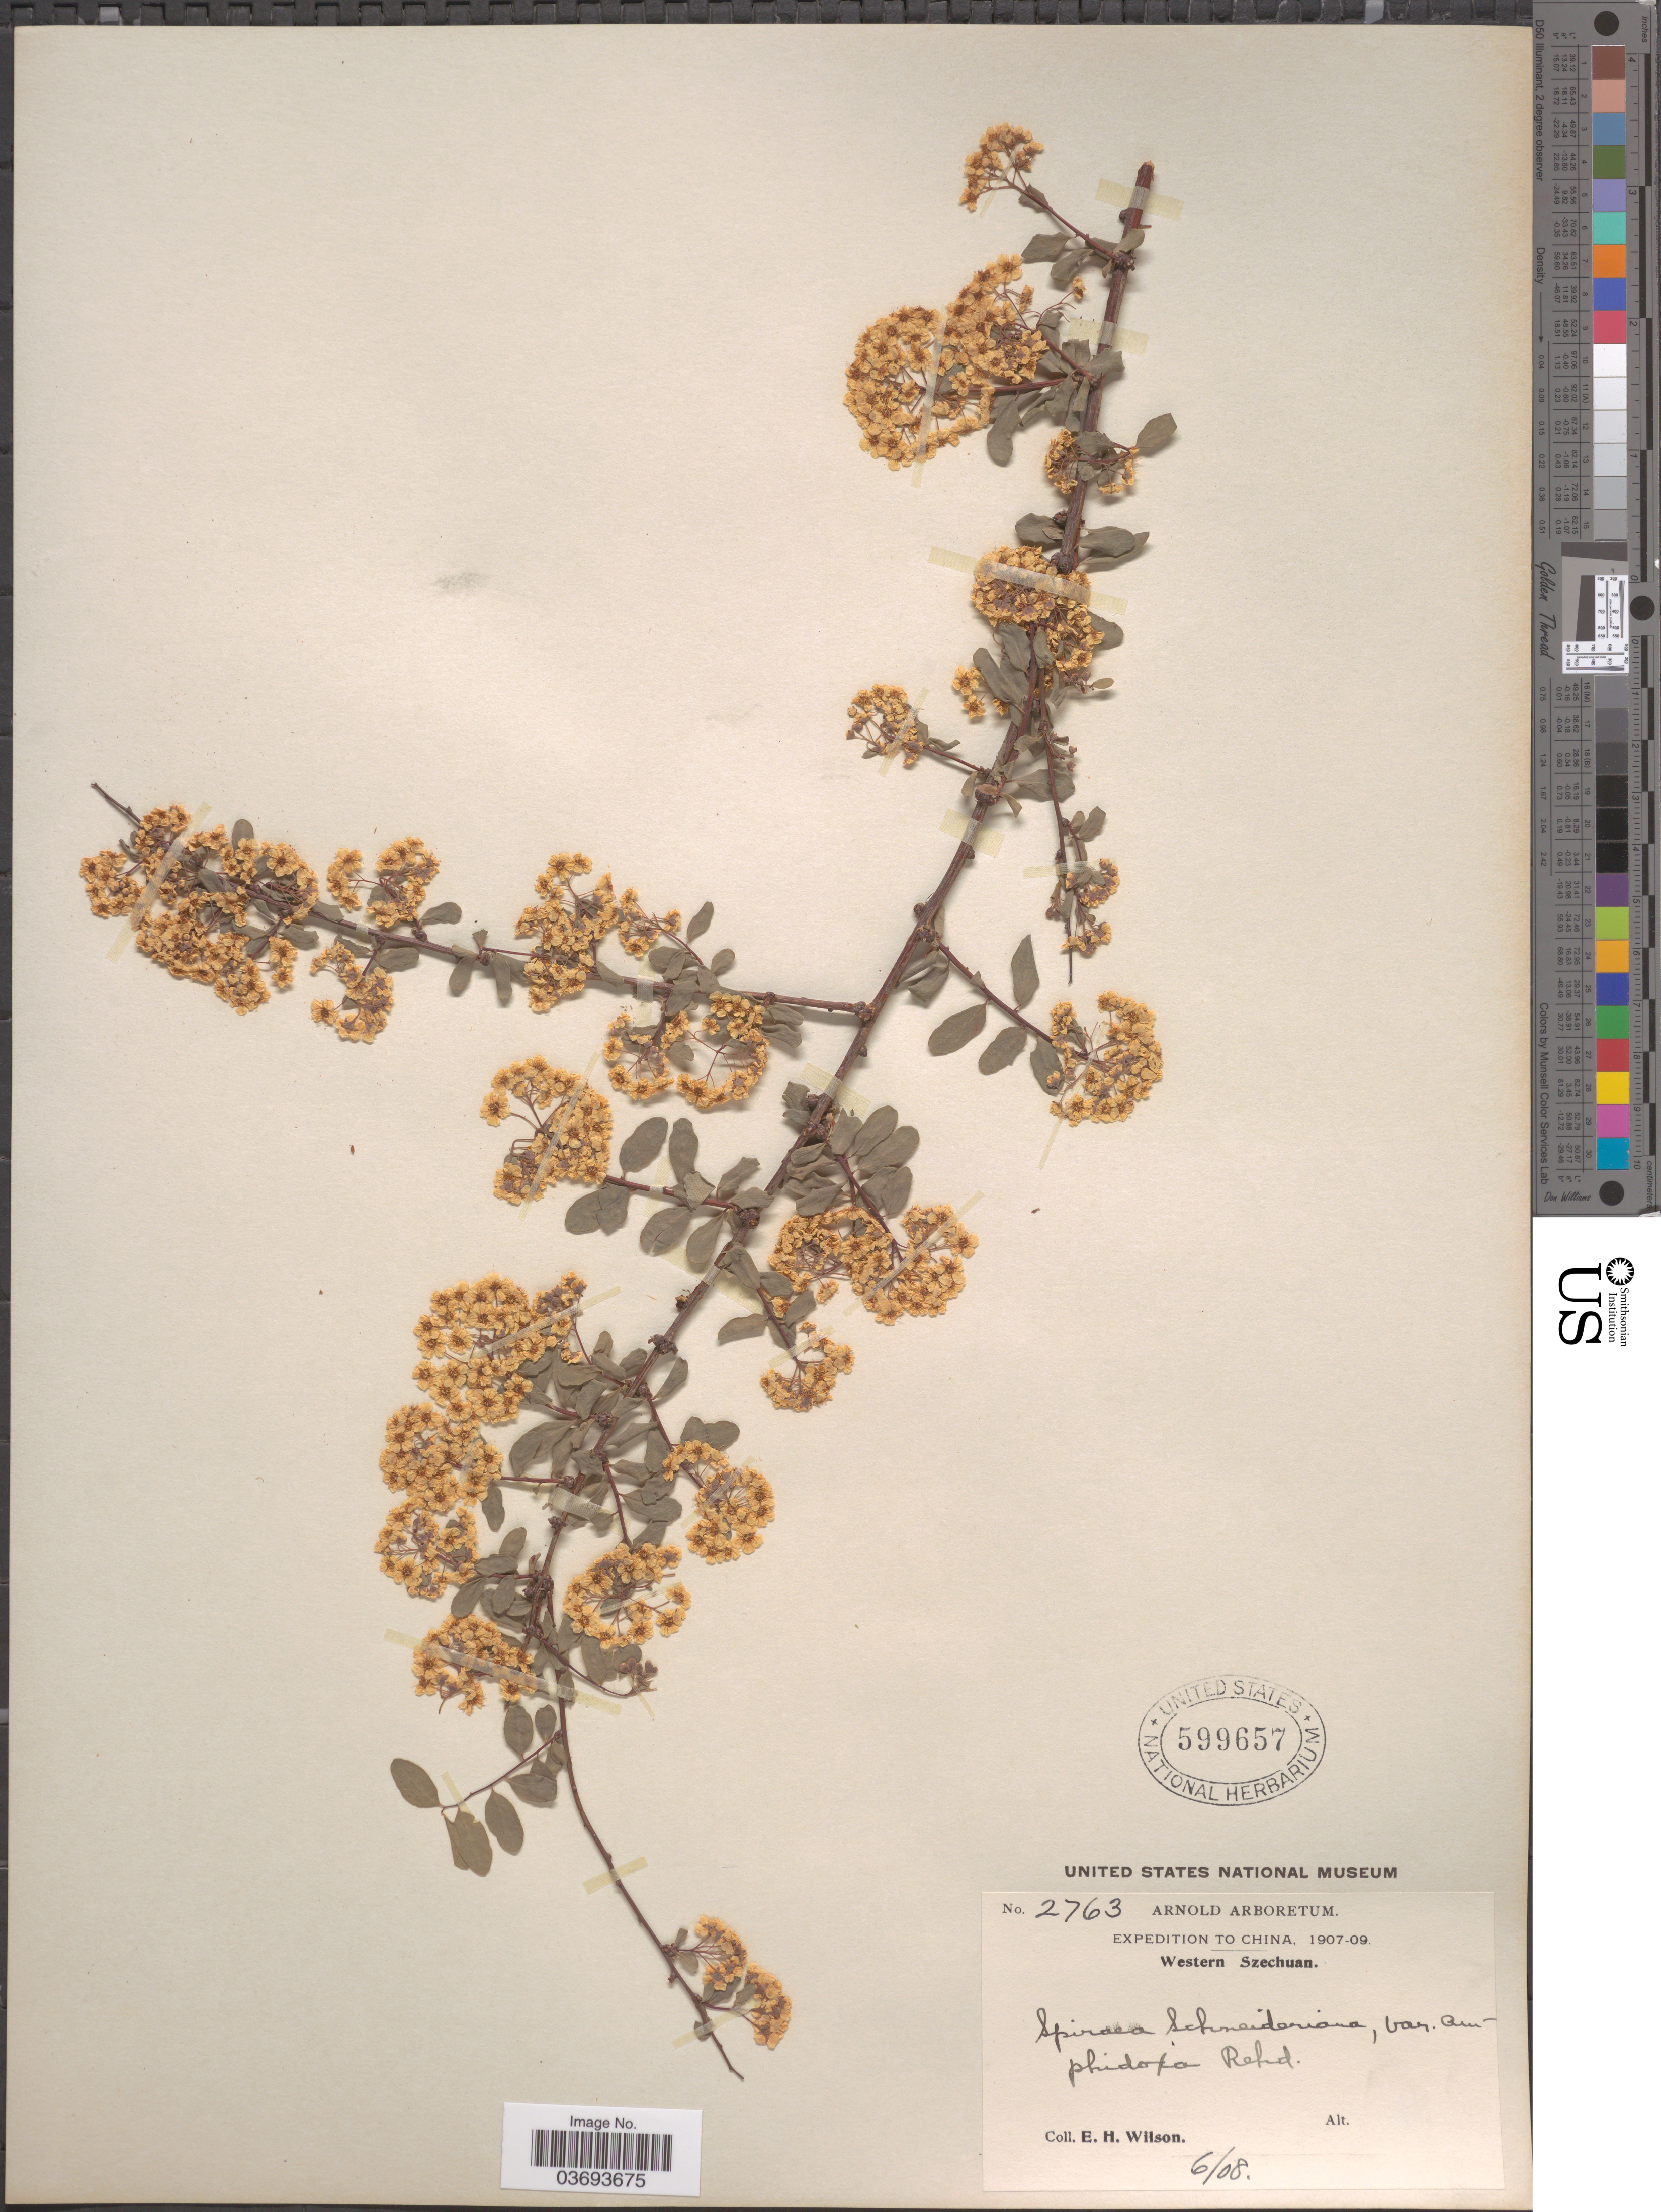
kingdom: Plantae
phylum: Tracheophyta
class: Magnoliopsida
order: Rosales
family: Rosaceae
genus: Spiraea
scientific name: Spiraea schneideriana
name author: Rehder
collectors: E. Wilson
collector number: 2763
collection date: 1908-06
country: China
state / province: Sichuan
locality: Western Szechuan.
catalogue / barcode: US 599657